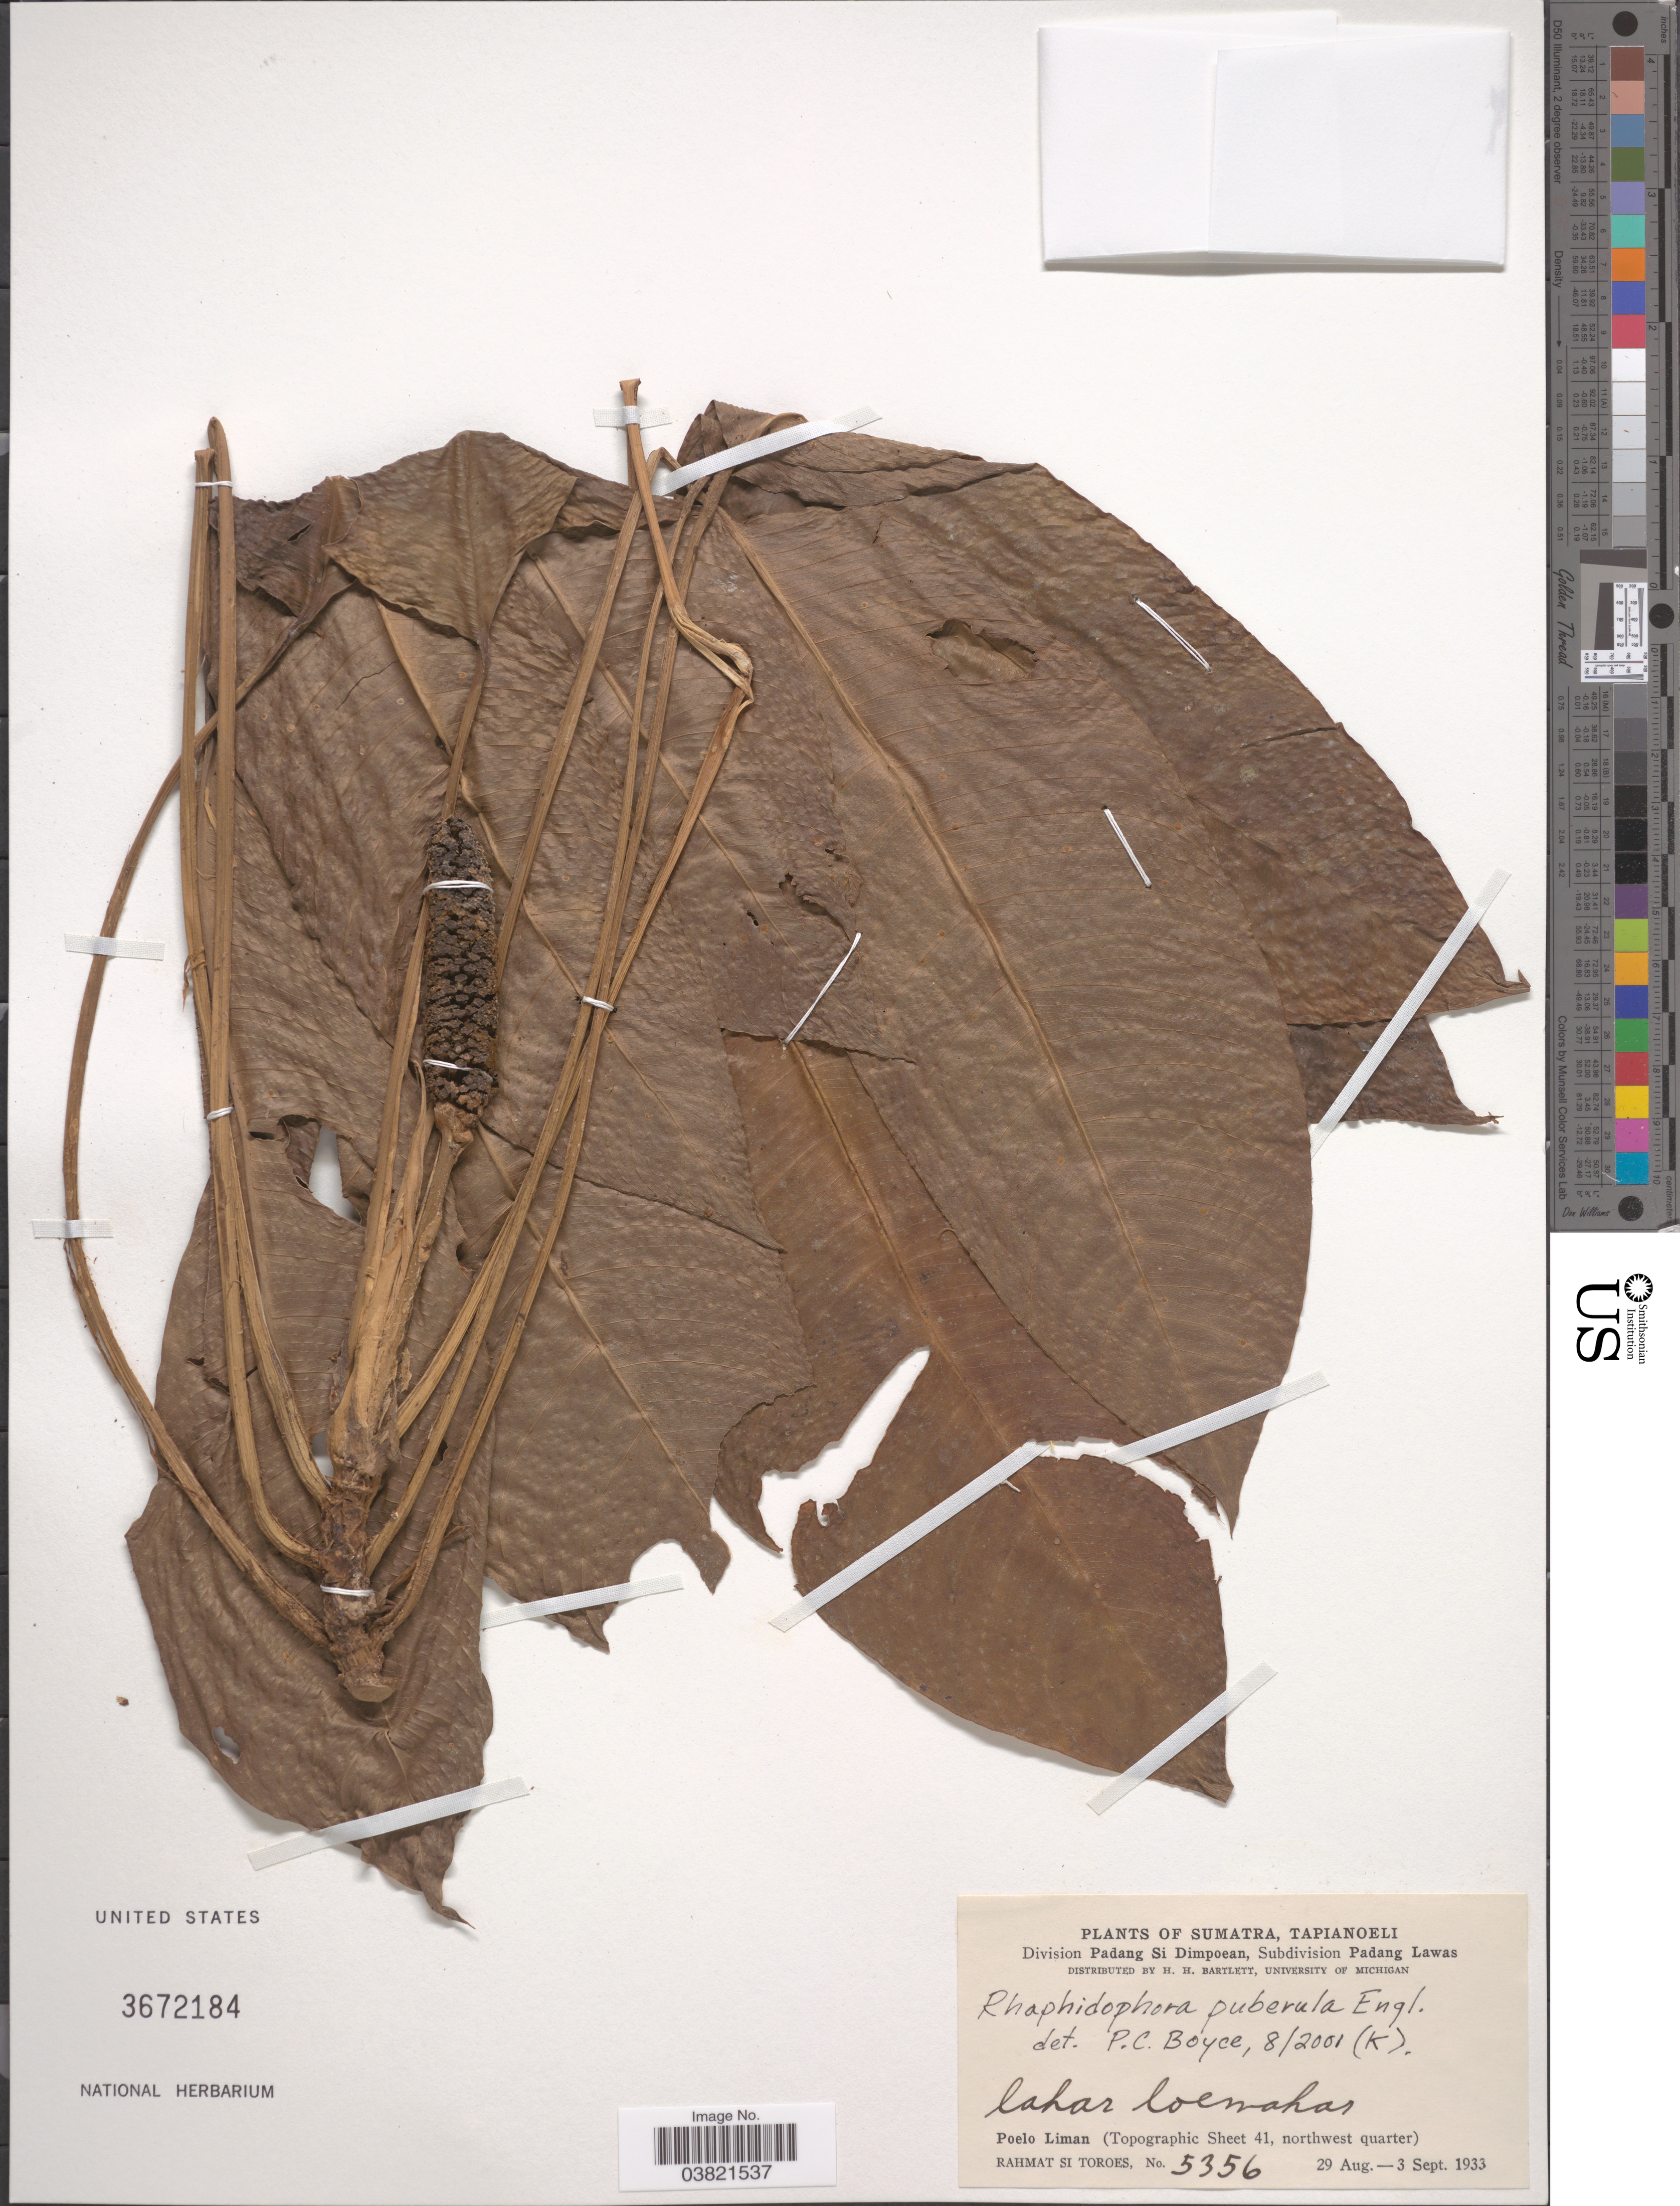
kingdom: Plantae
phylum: Tracheophyta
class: Liliopsida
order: Alismatales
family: Araceae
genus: Rhaphidophora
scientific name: Rhaphidophora puberula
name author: Engl.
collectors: Rahmat Si Boeea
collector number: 5356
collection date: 1933-08-29/1933-09-03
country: Indonesia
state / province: Sumatra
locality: Tapianoeli. Division Padang Si Dimpoean, Subdivision Padang Lawas. Poelo Liman (Topographic Sheet 41, northwest quarter).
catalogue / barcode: US 3672184